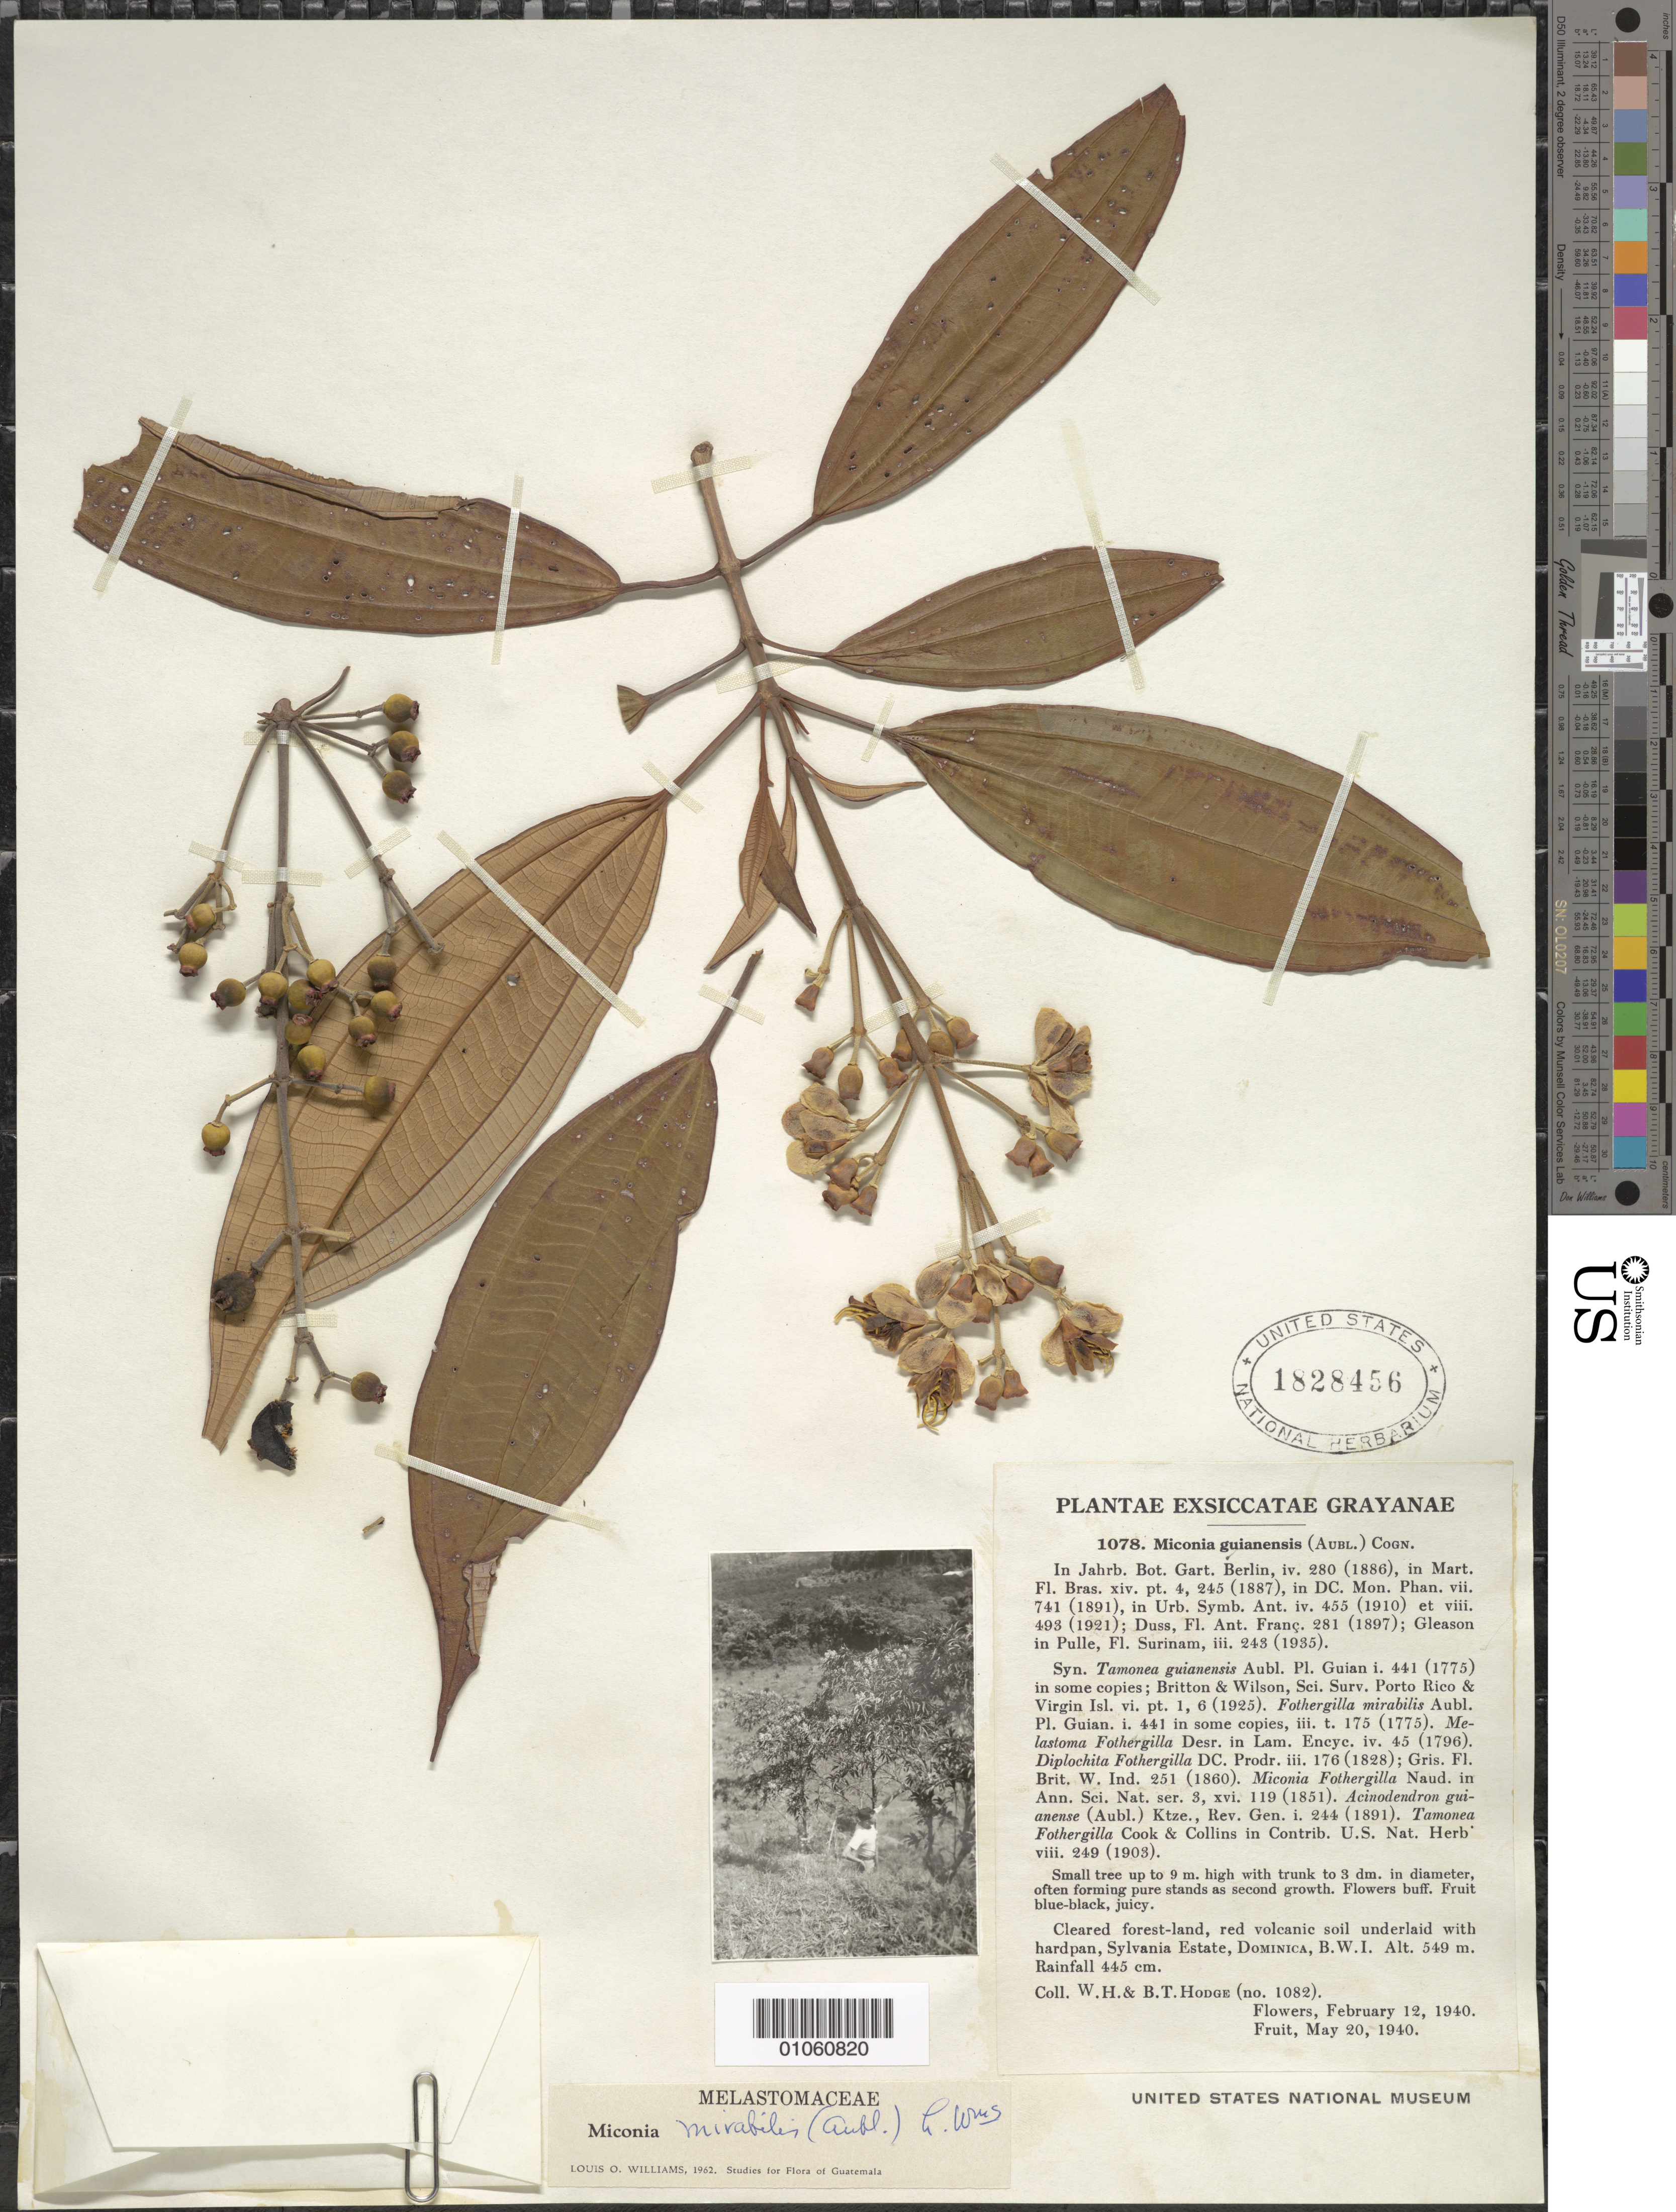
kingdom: Plantae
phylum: Tracheophyta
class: Magnoliopsida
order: Myrtales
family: Melastomataceae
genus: Miconia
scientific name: Miconia mirabilis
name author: (Aubl.) L.O. Williams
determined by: Williams, Louis O.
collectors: W. Hodge & B. Hodge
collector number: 1082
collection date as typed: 12 Feb 1940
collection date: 1940-02-12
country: Dominica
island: Dominica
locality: Sylvania Estate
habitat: Cleared forest land, red volcanic soil underlaid with hardpan. Rainfall 445 cm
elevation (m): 549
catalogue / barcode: US 1828456